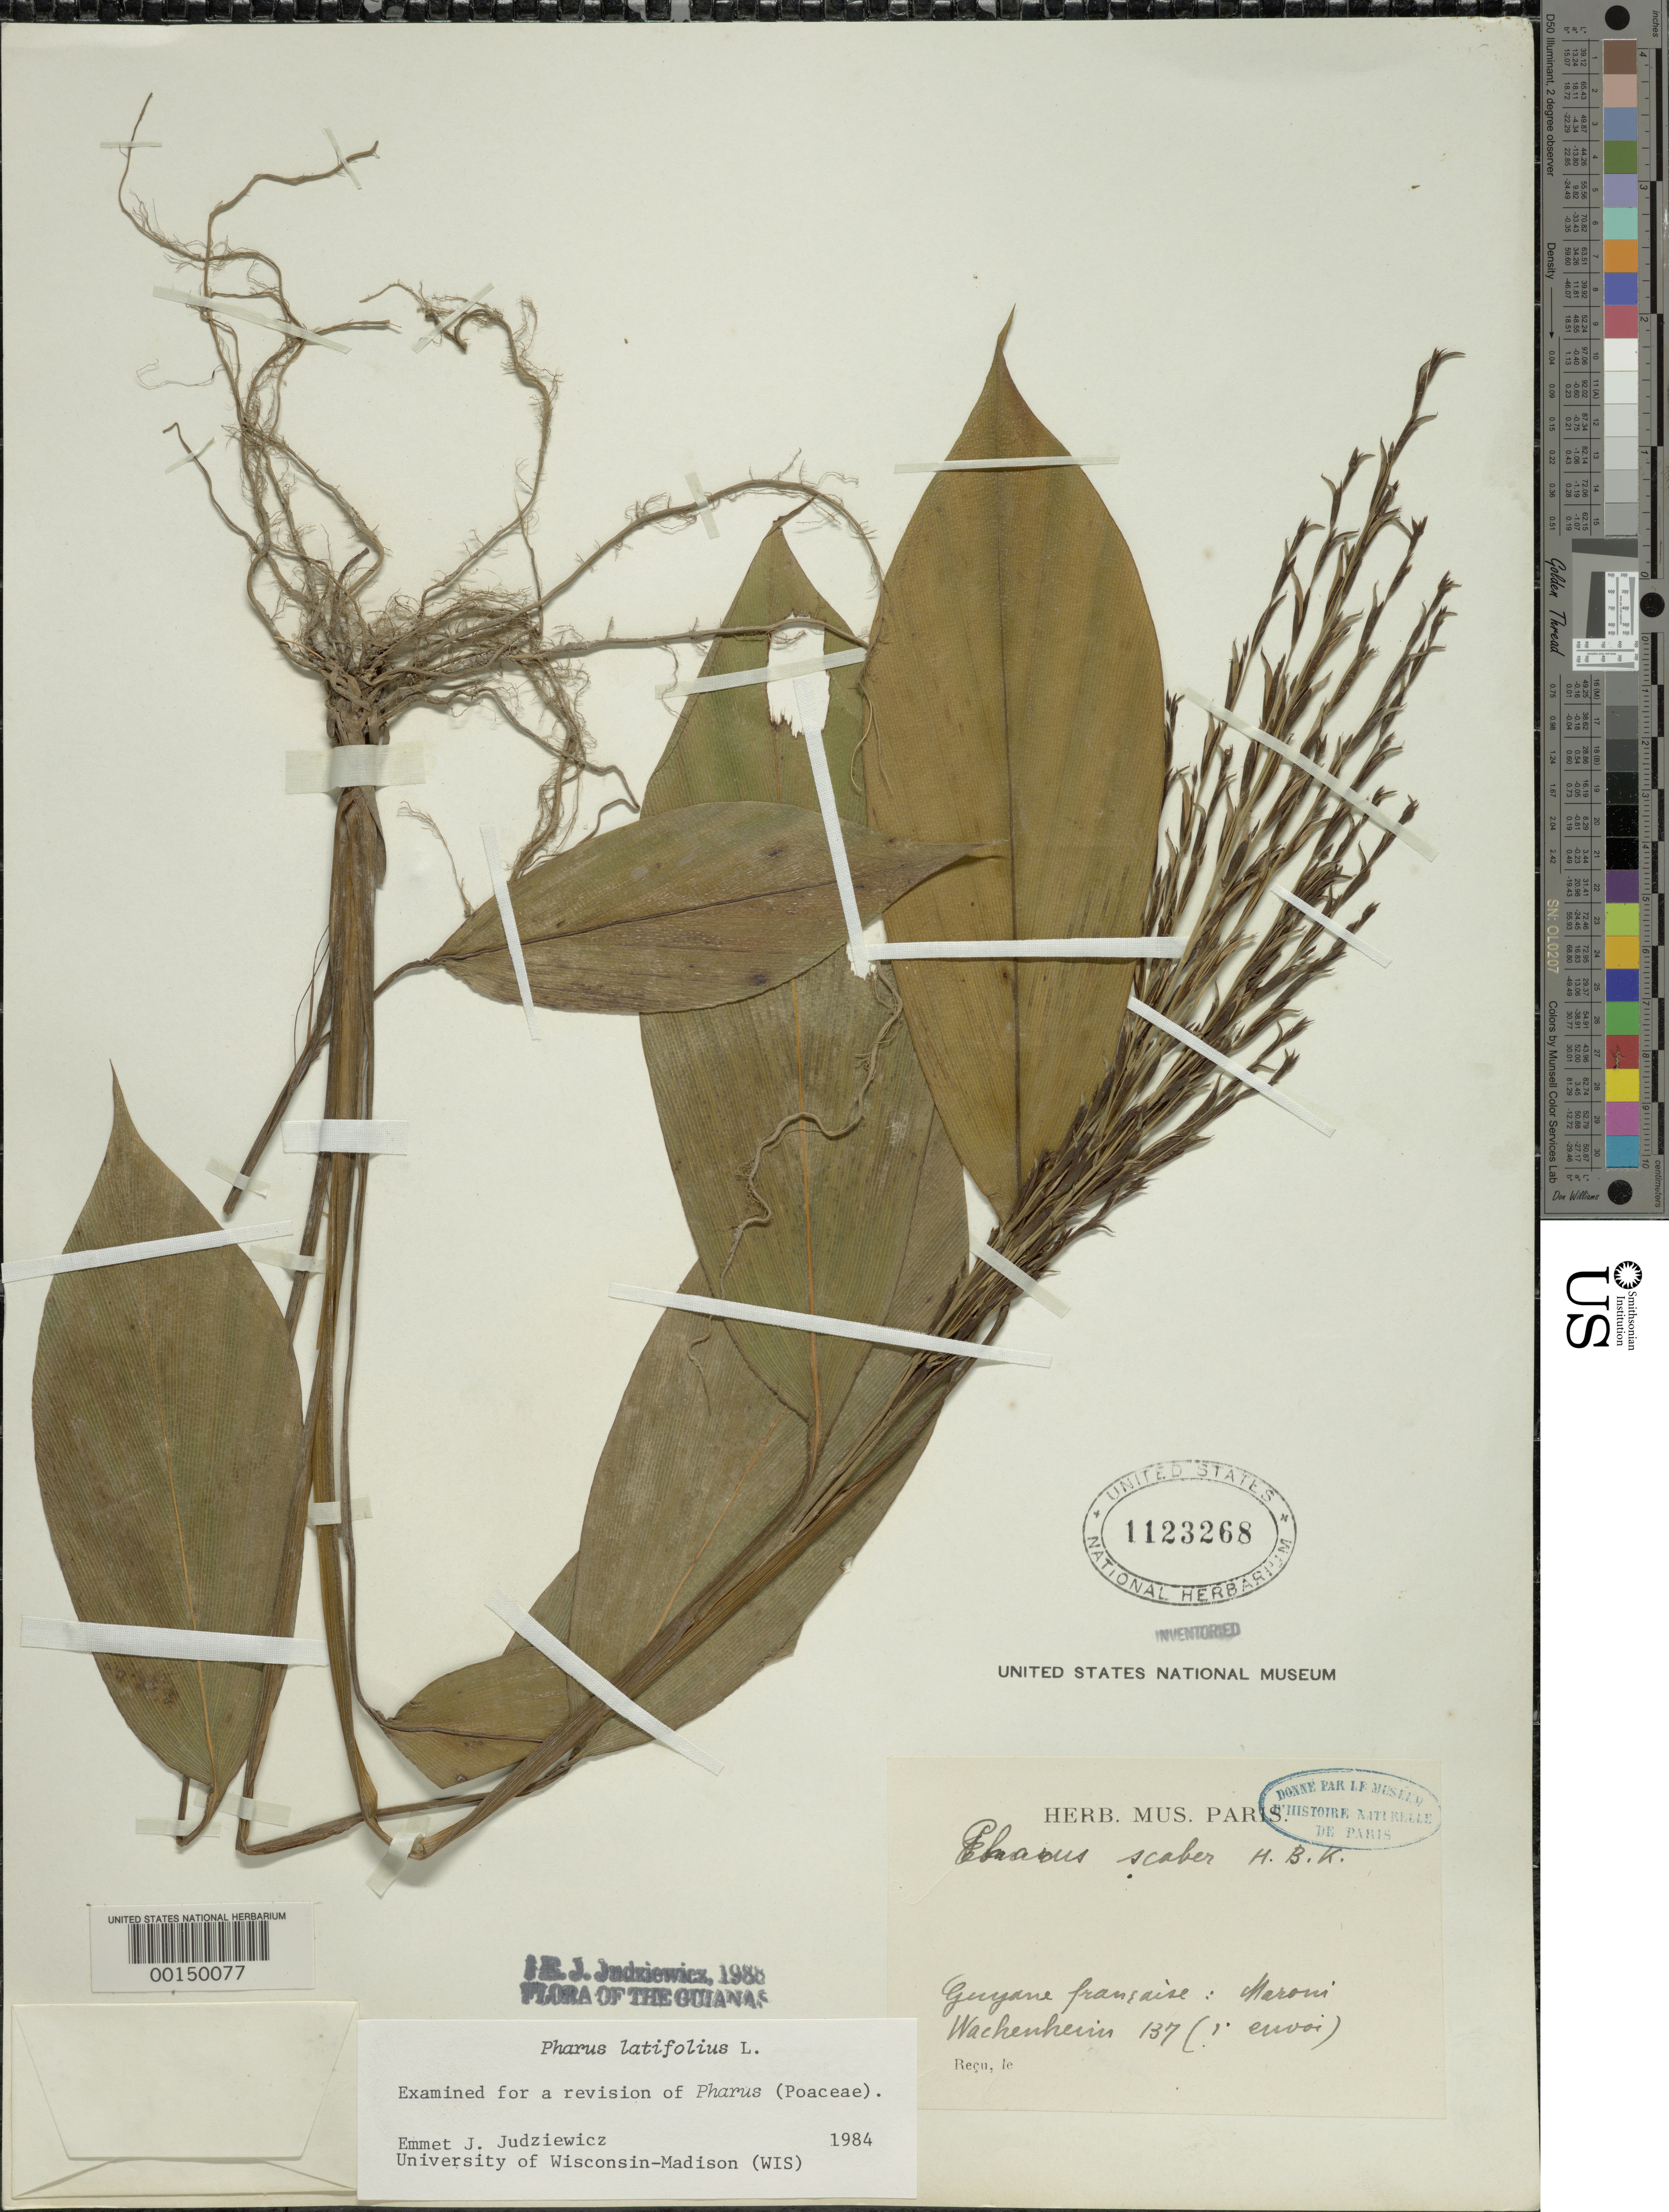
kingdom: Plantae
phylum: Tracheophyta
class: Liliopsida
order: Poales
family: Poaceae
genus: Pharus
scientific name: Pharus latifolius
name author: L.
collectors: G. Wachenheim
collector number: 137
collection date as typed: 01 Jan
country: French Guiana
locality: Maroni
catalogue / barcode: US 1123268